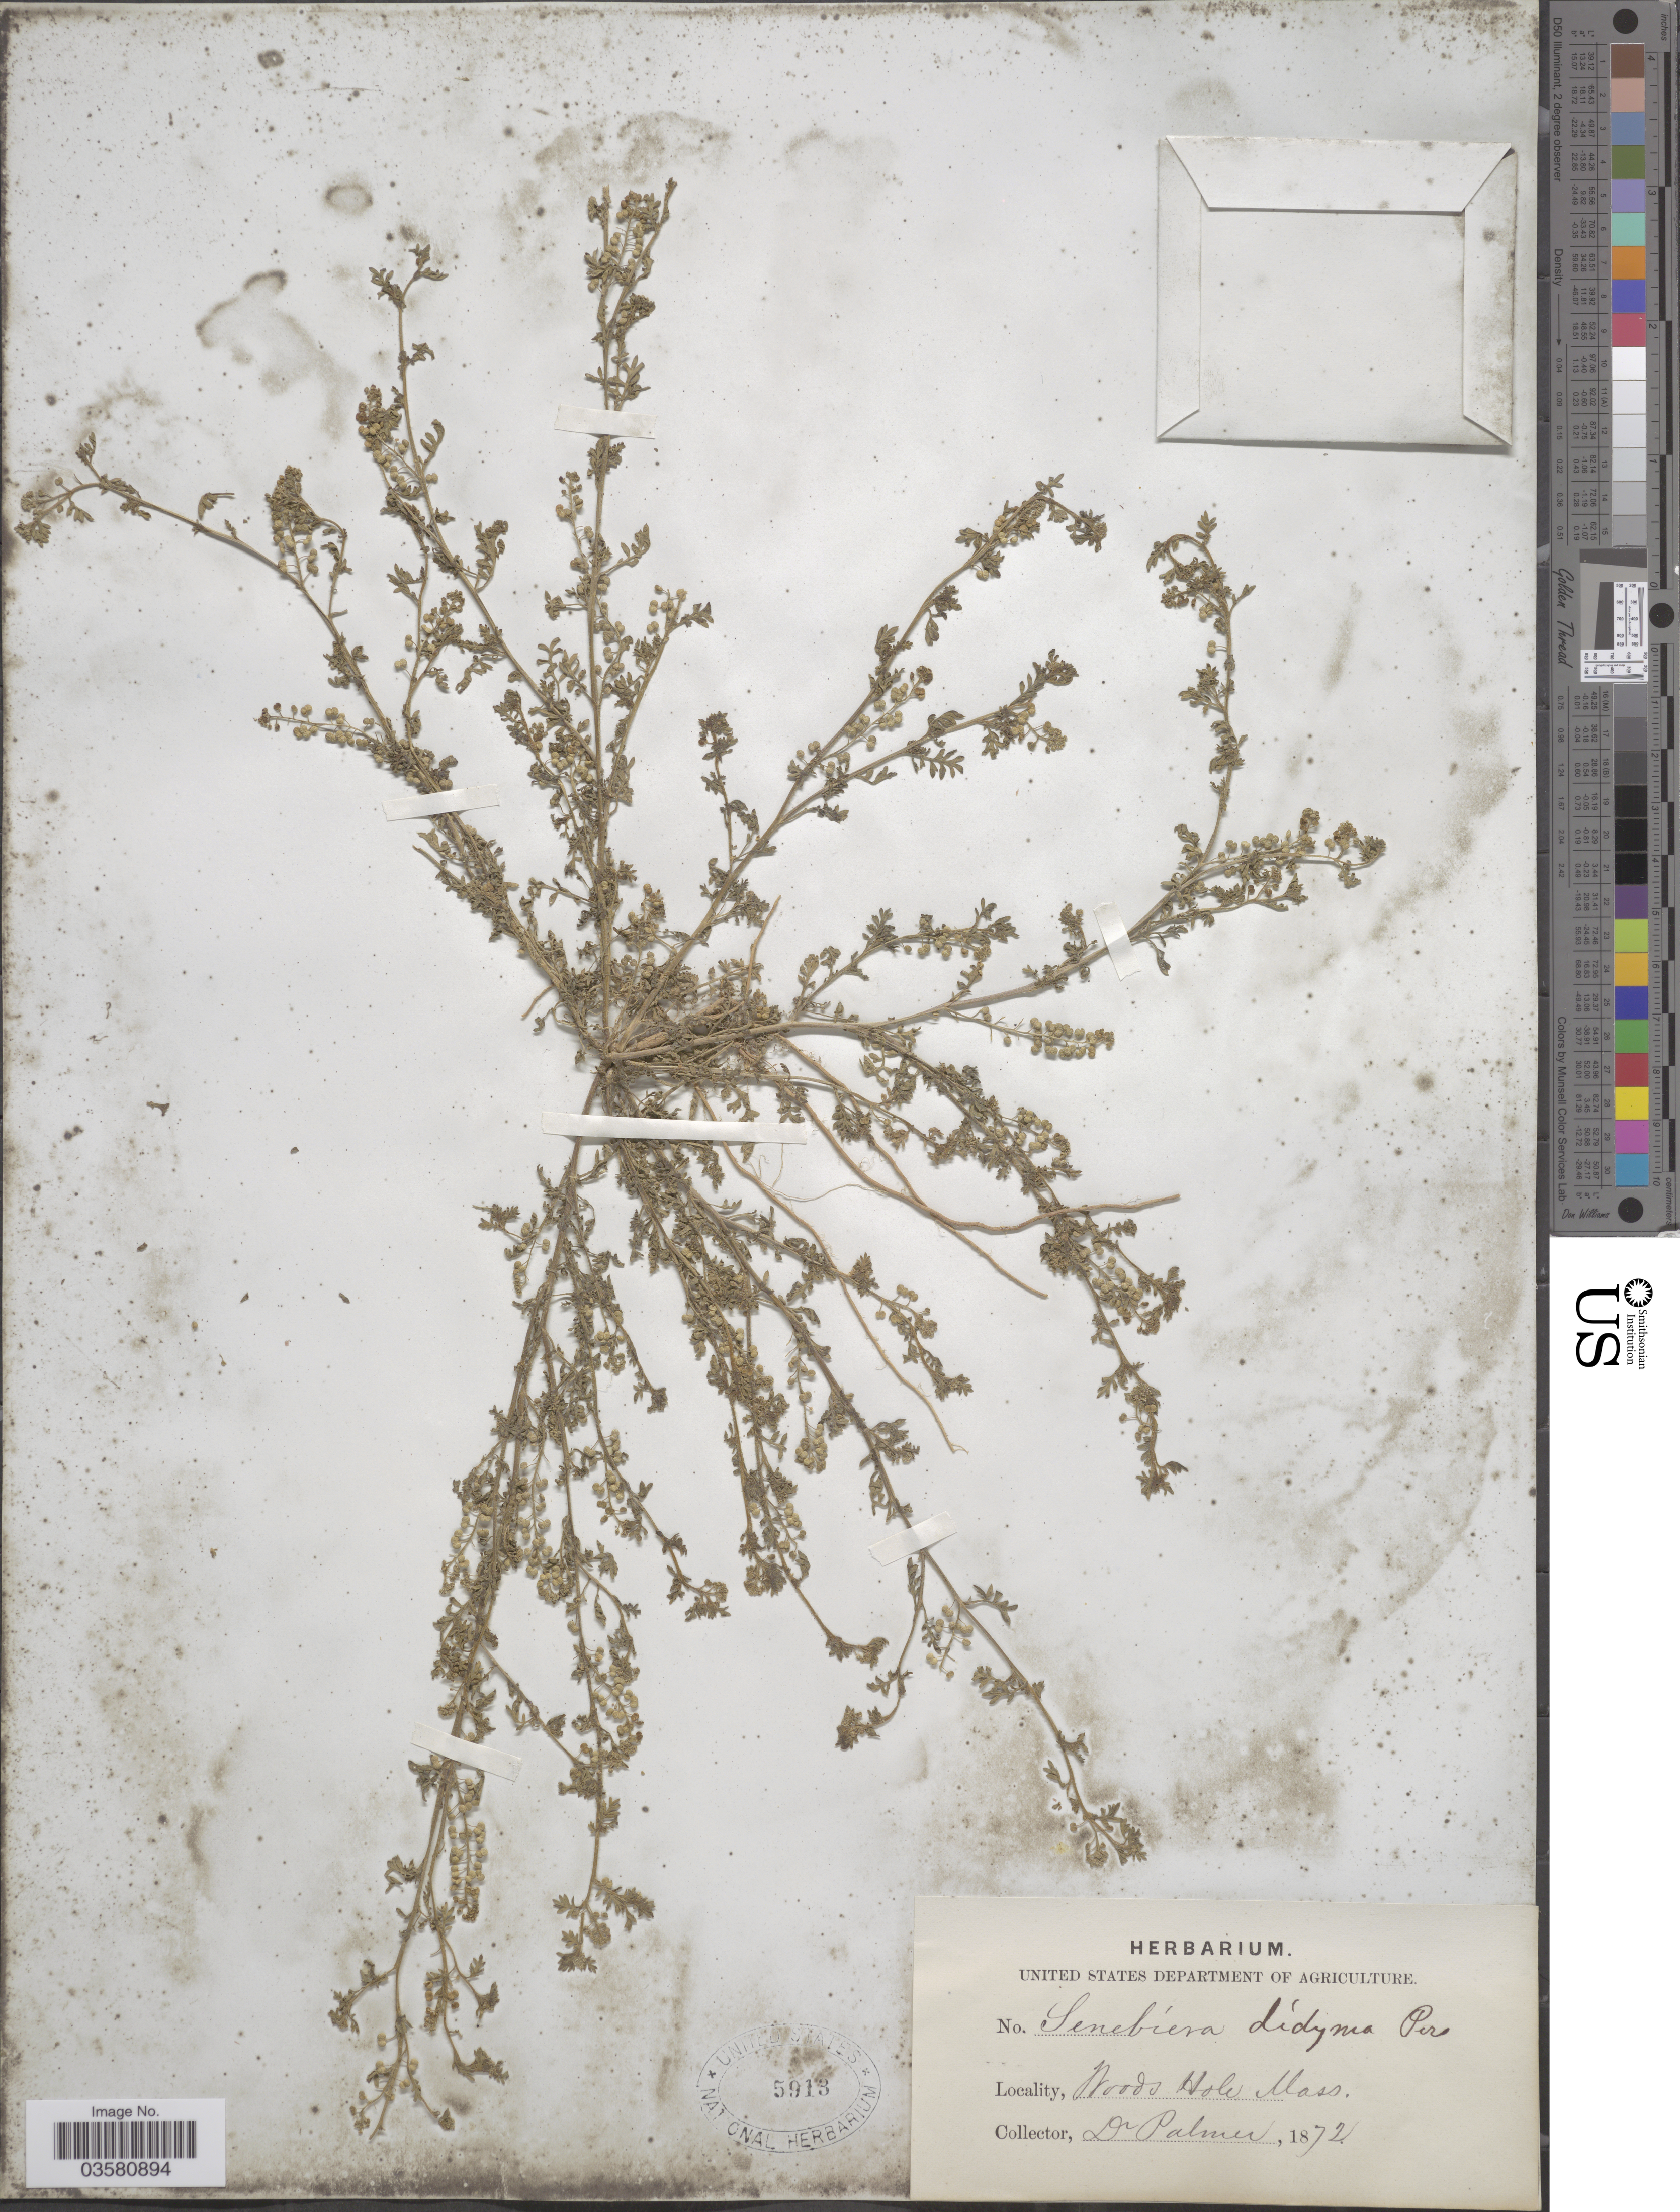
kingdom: Plantae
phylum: Tracheophyta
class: Magnoliopsida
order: Brassicales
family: Brassicaceae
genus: Lepidium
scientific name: Lepidium didymum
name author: L.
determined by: Strong, M. T., (US), Smithsonian Institution - National Museum of Natural History (UNITED STATES)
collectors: Palmer, --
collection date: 1872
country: United States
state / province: Massachusetts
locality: Woods Hole.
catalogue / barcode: US 5913